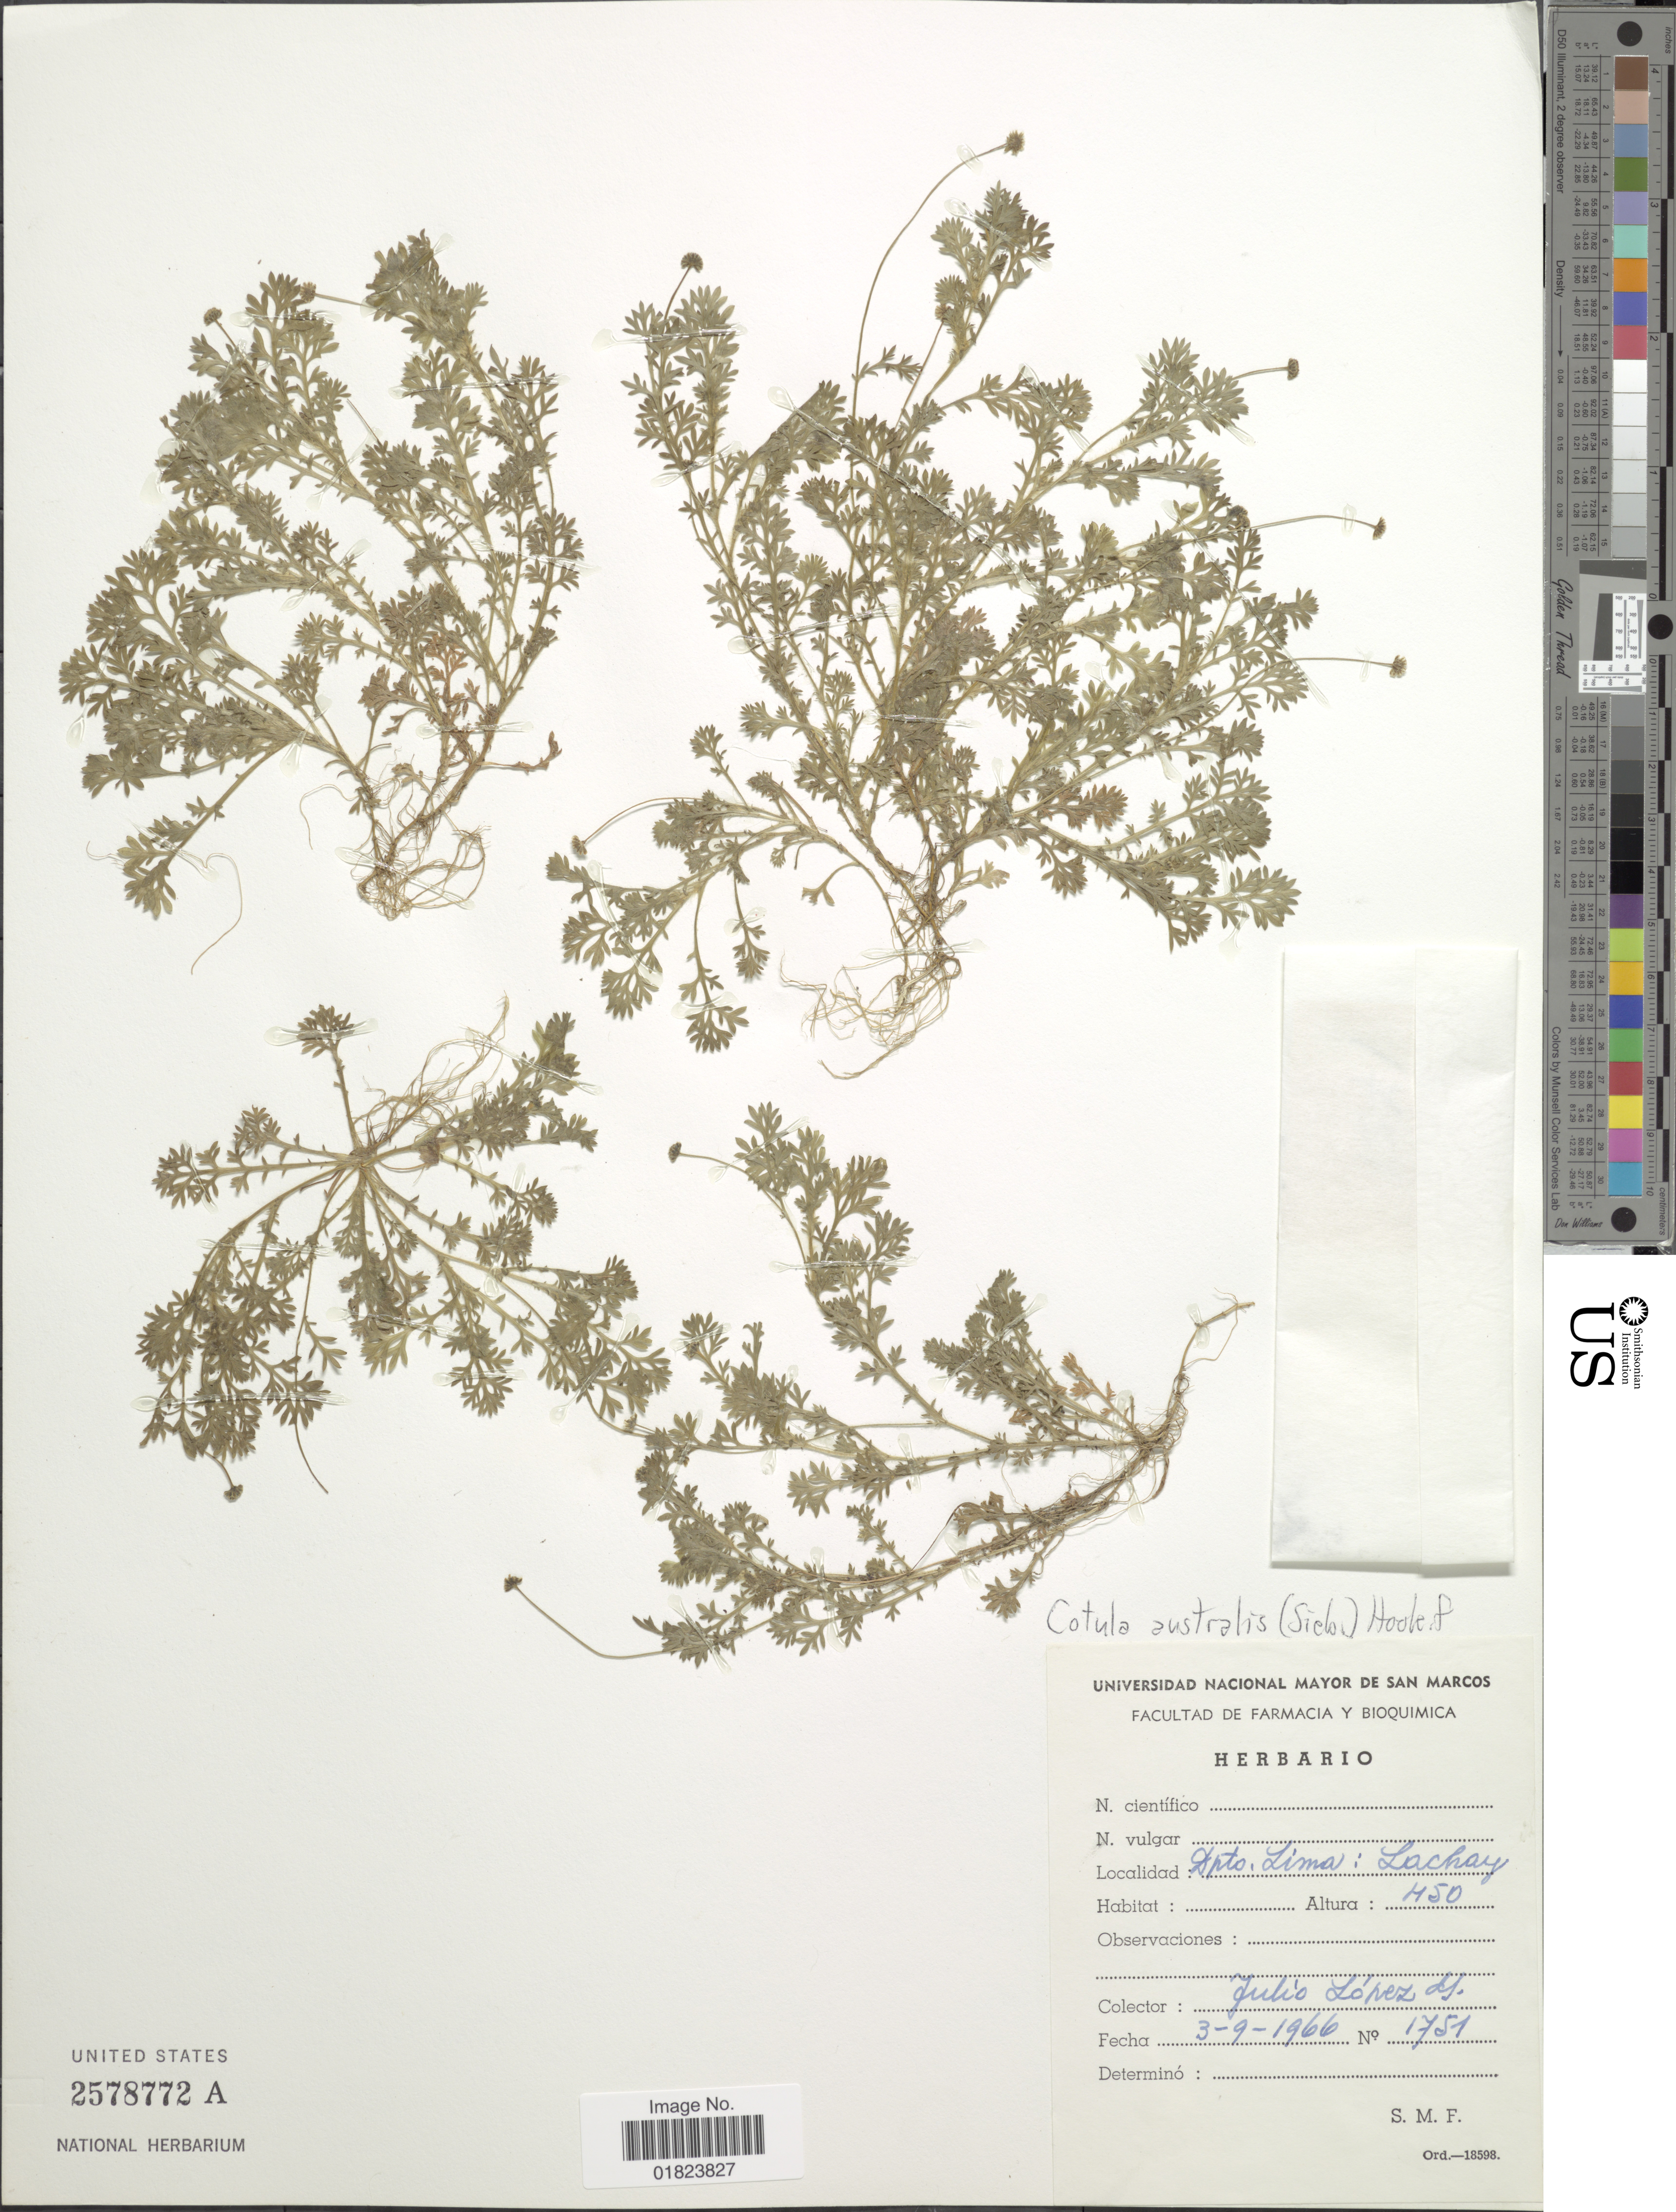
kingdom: Plantae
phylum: Tracheophyta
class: Magnoliopsida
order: Asterales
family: Asteraceae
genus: Cotula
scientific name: Cotula australis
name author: (Sieber ex Spreng.) Hook. f.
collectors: J. Lopez M.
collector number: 1751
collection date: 1966-09-03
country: Peru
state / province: Lima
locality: Lackay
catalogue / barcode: US 2578772A